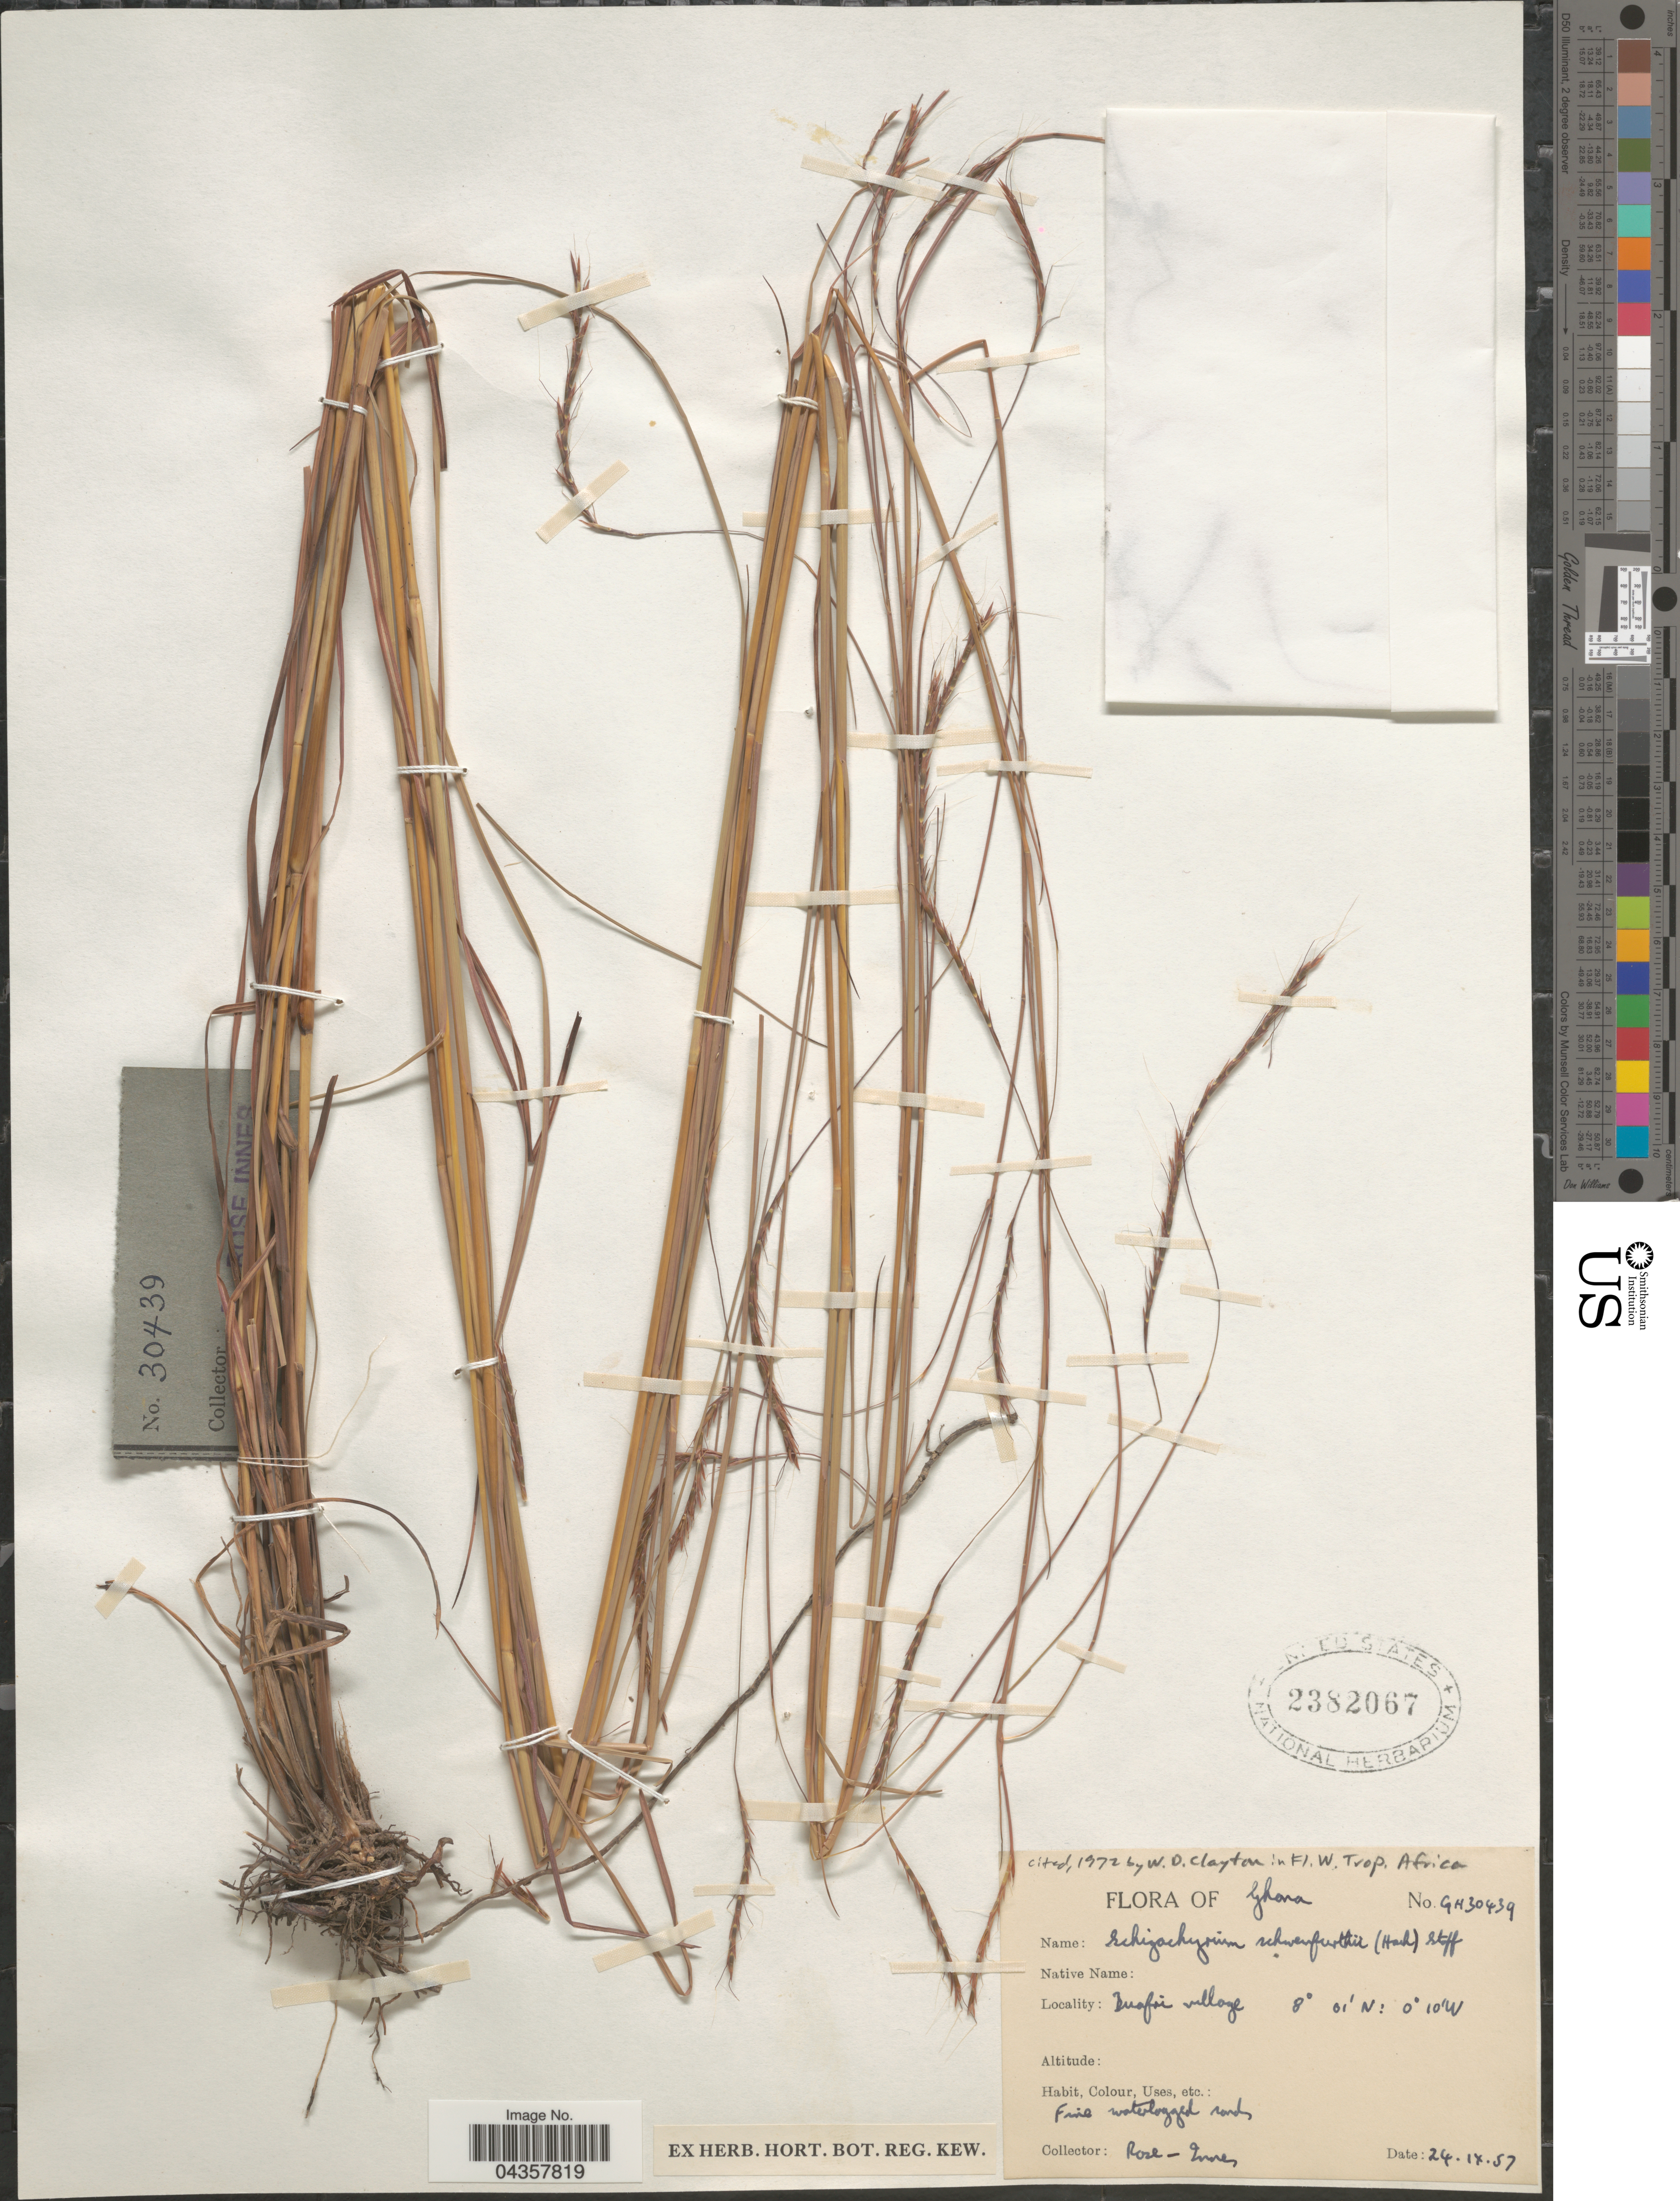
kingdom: Plantae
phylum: Tracheophyta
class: Liliopsida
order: Poales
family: Poaceae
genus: Schizachyrium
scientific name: Schizachyrium schweinfurthii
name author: (Hack.) Stapf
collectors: R. Rose-Innes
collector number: GH30439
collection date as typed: Transcribed d/m/y: 24/9/57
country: Ghana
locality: Buafri village.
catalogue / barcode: US 2382067